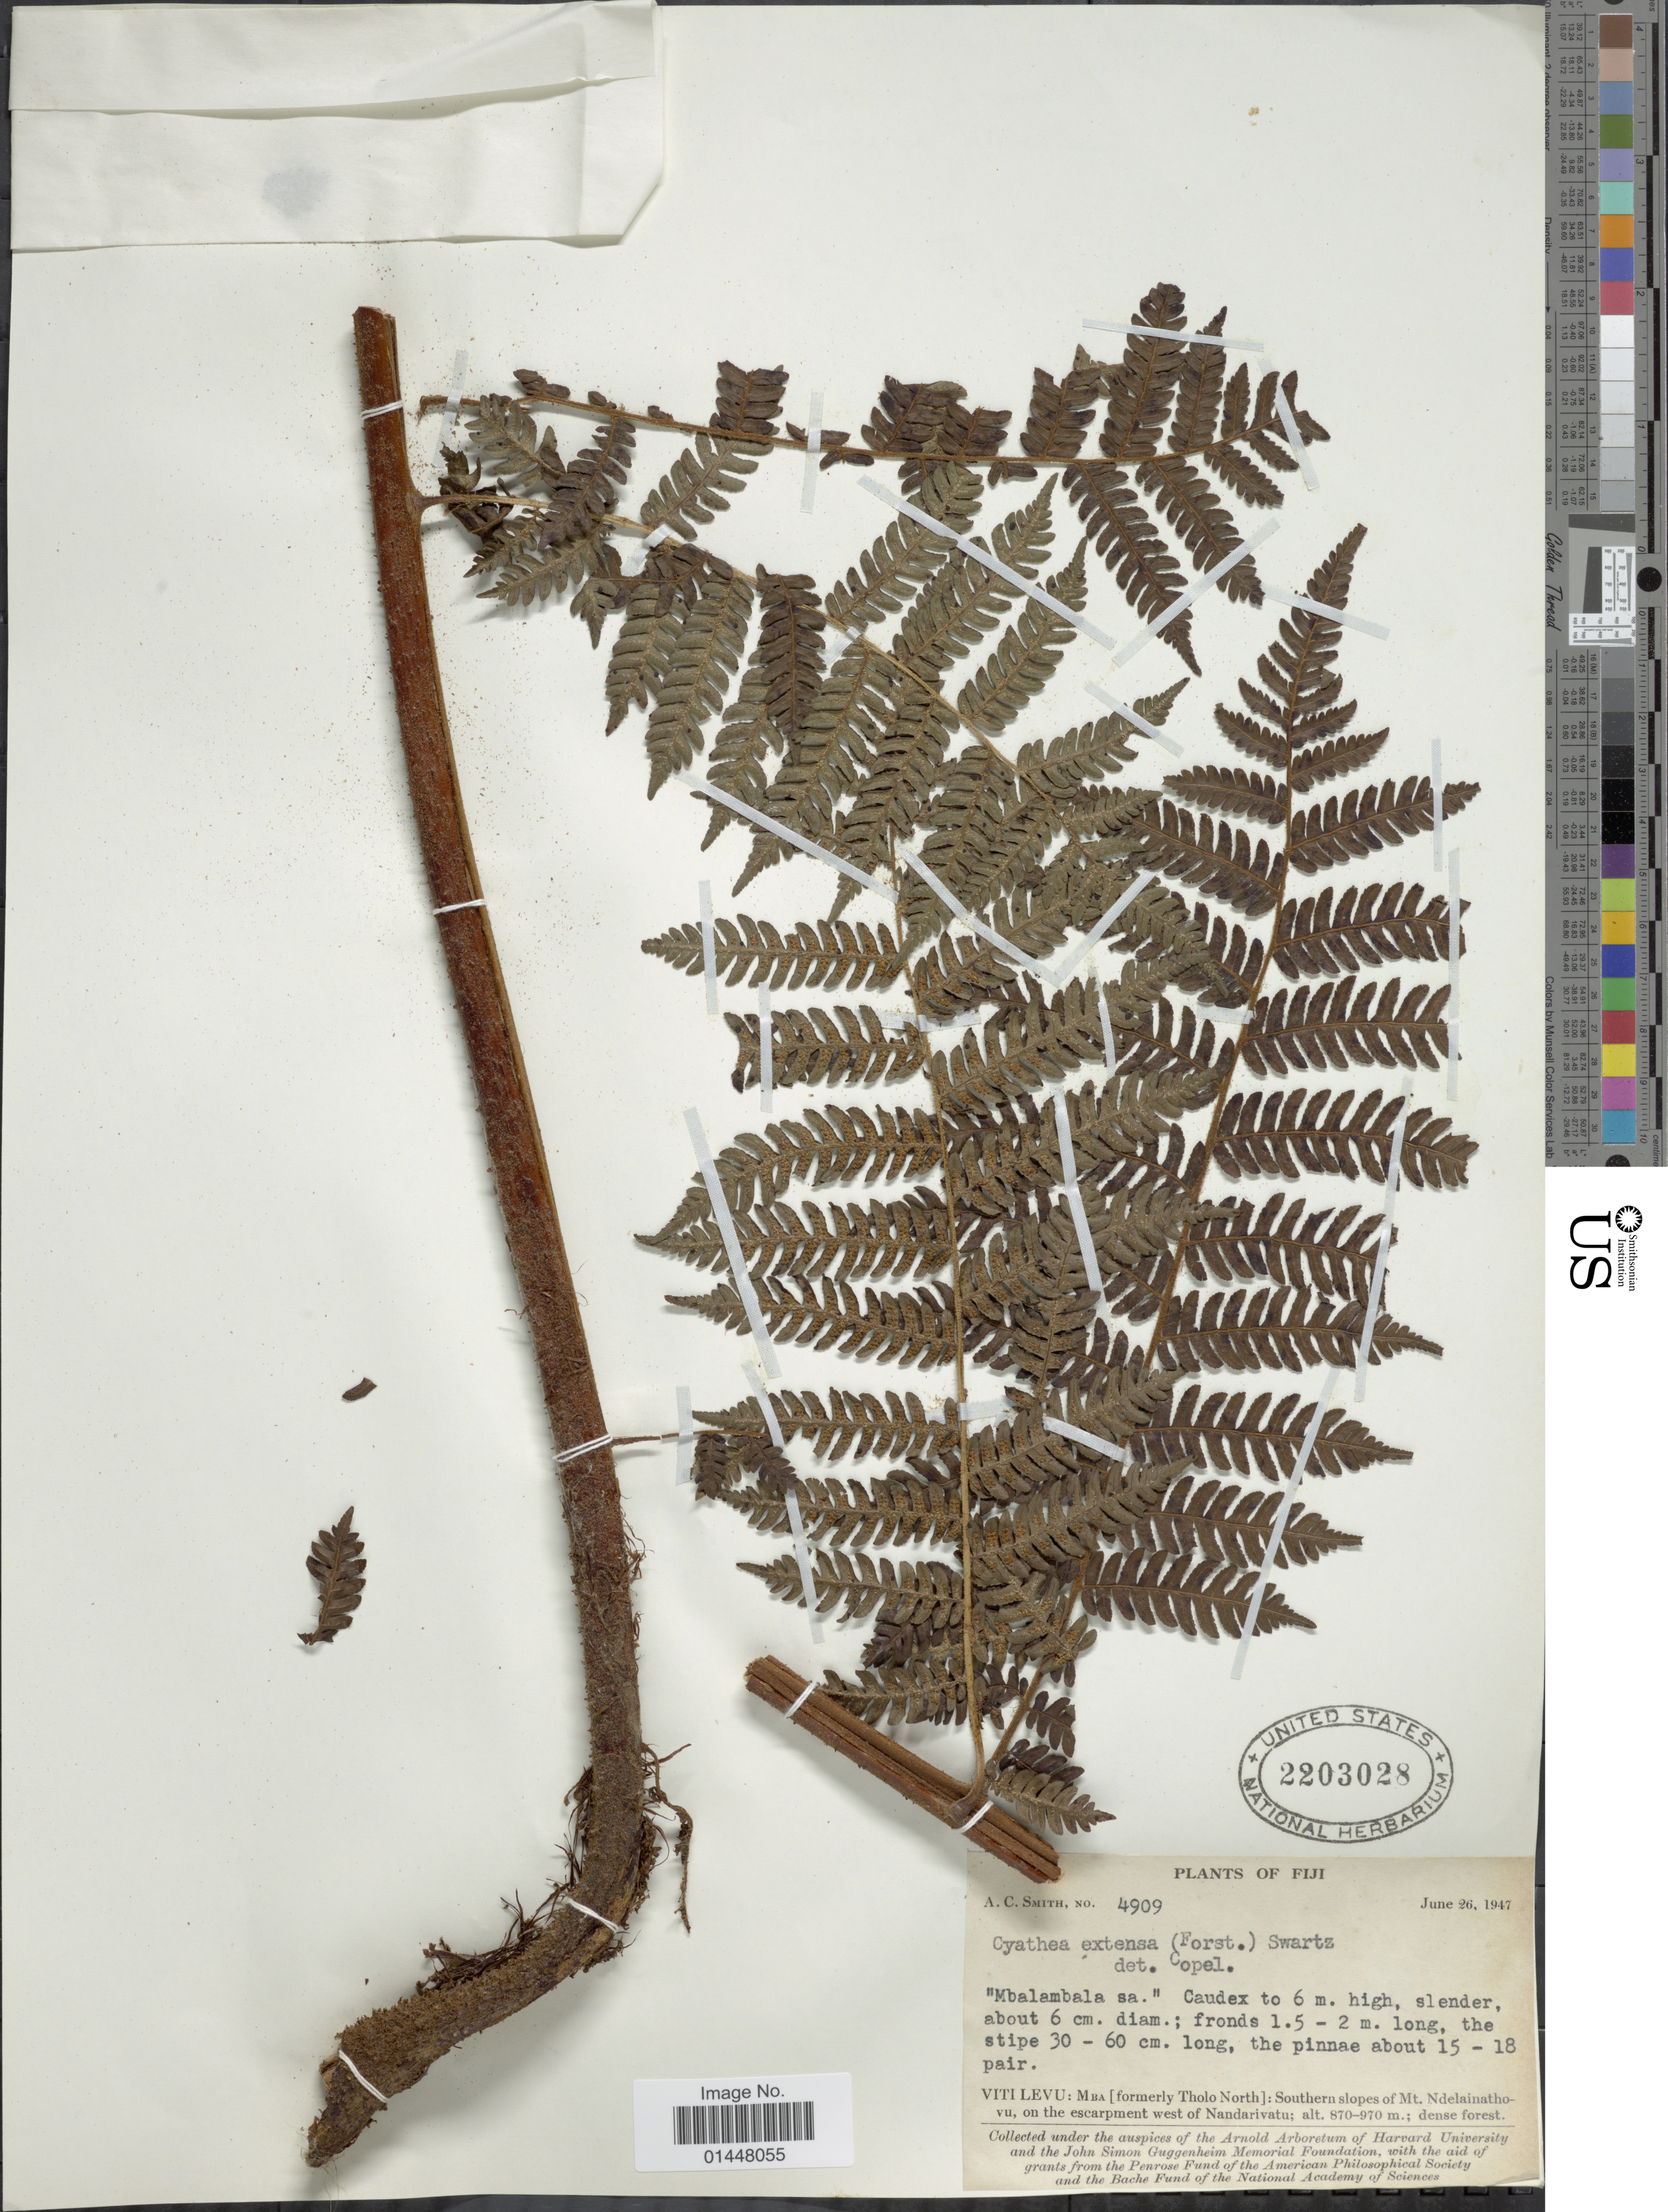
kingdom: Plantae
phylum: Tracheophyta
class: Polypodiopsida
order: Cyatheales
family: Cyatheaceae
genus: Sphaeropteris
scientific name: Sphaeropteris medullaris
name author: (G. Forst.) Bernh.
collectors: A. C. Smith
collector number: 4909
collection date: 1947-06-26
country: Fiji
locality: Viti levu: Mba (formerly Tholo North): Southern slopes of Mt.Ndelainathovu, on the escarpment west of Nandarivatu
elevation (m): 870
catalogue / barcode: US 2203028